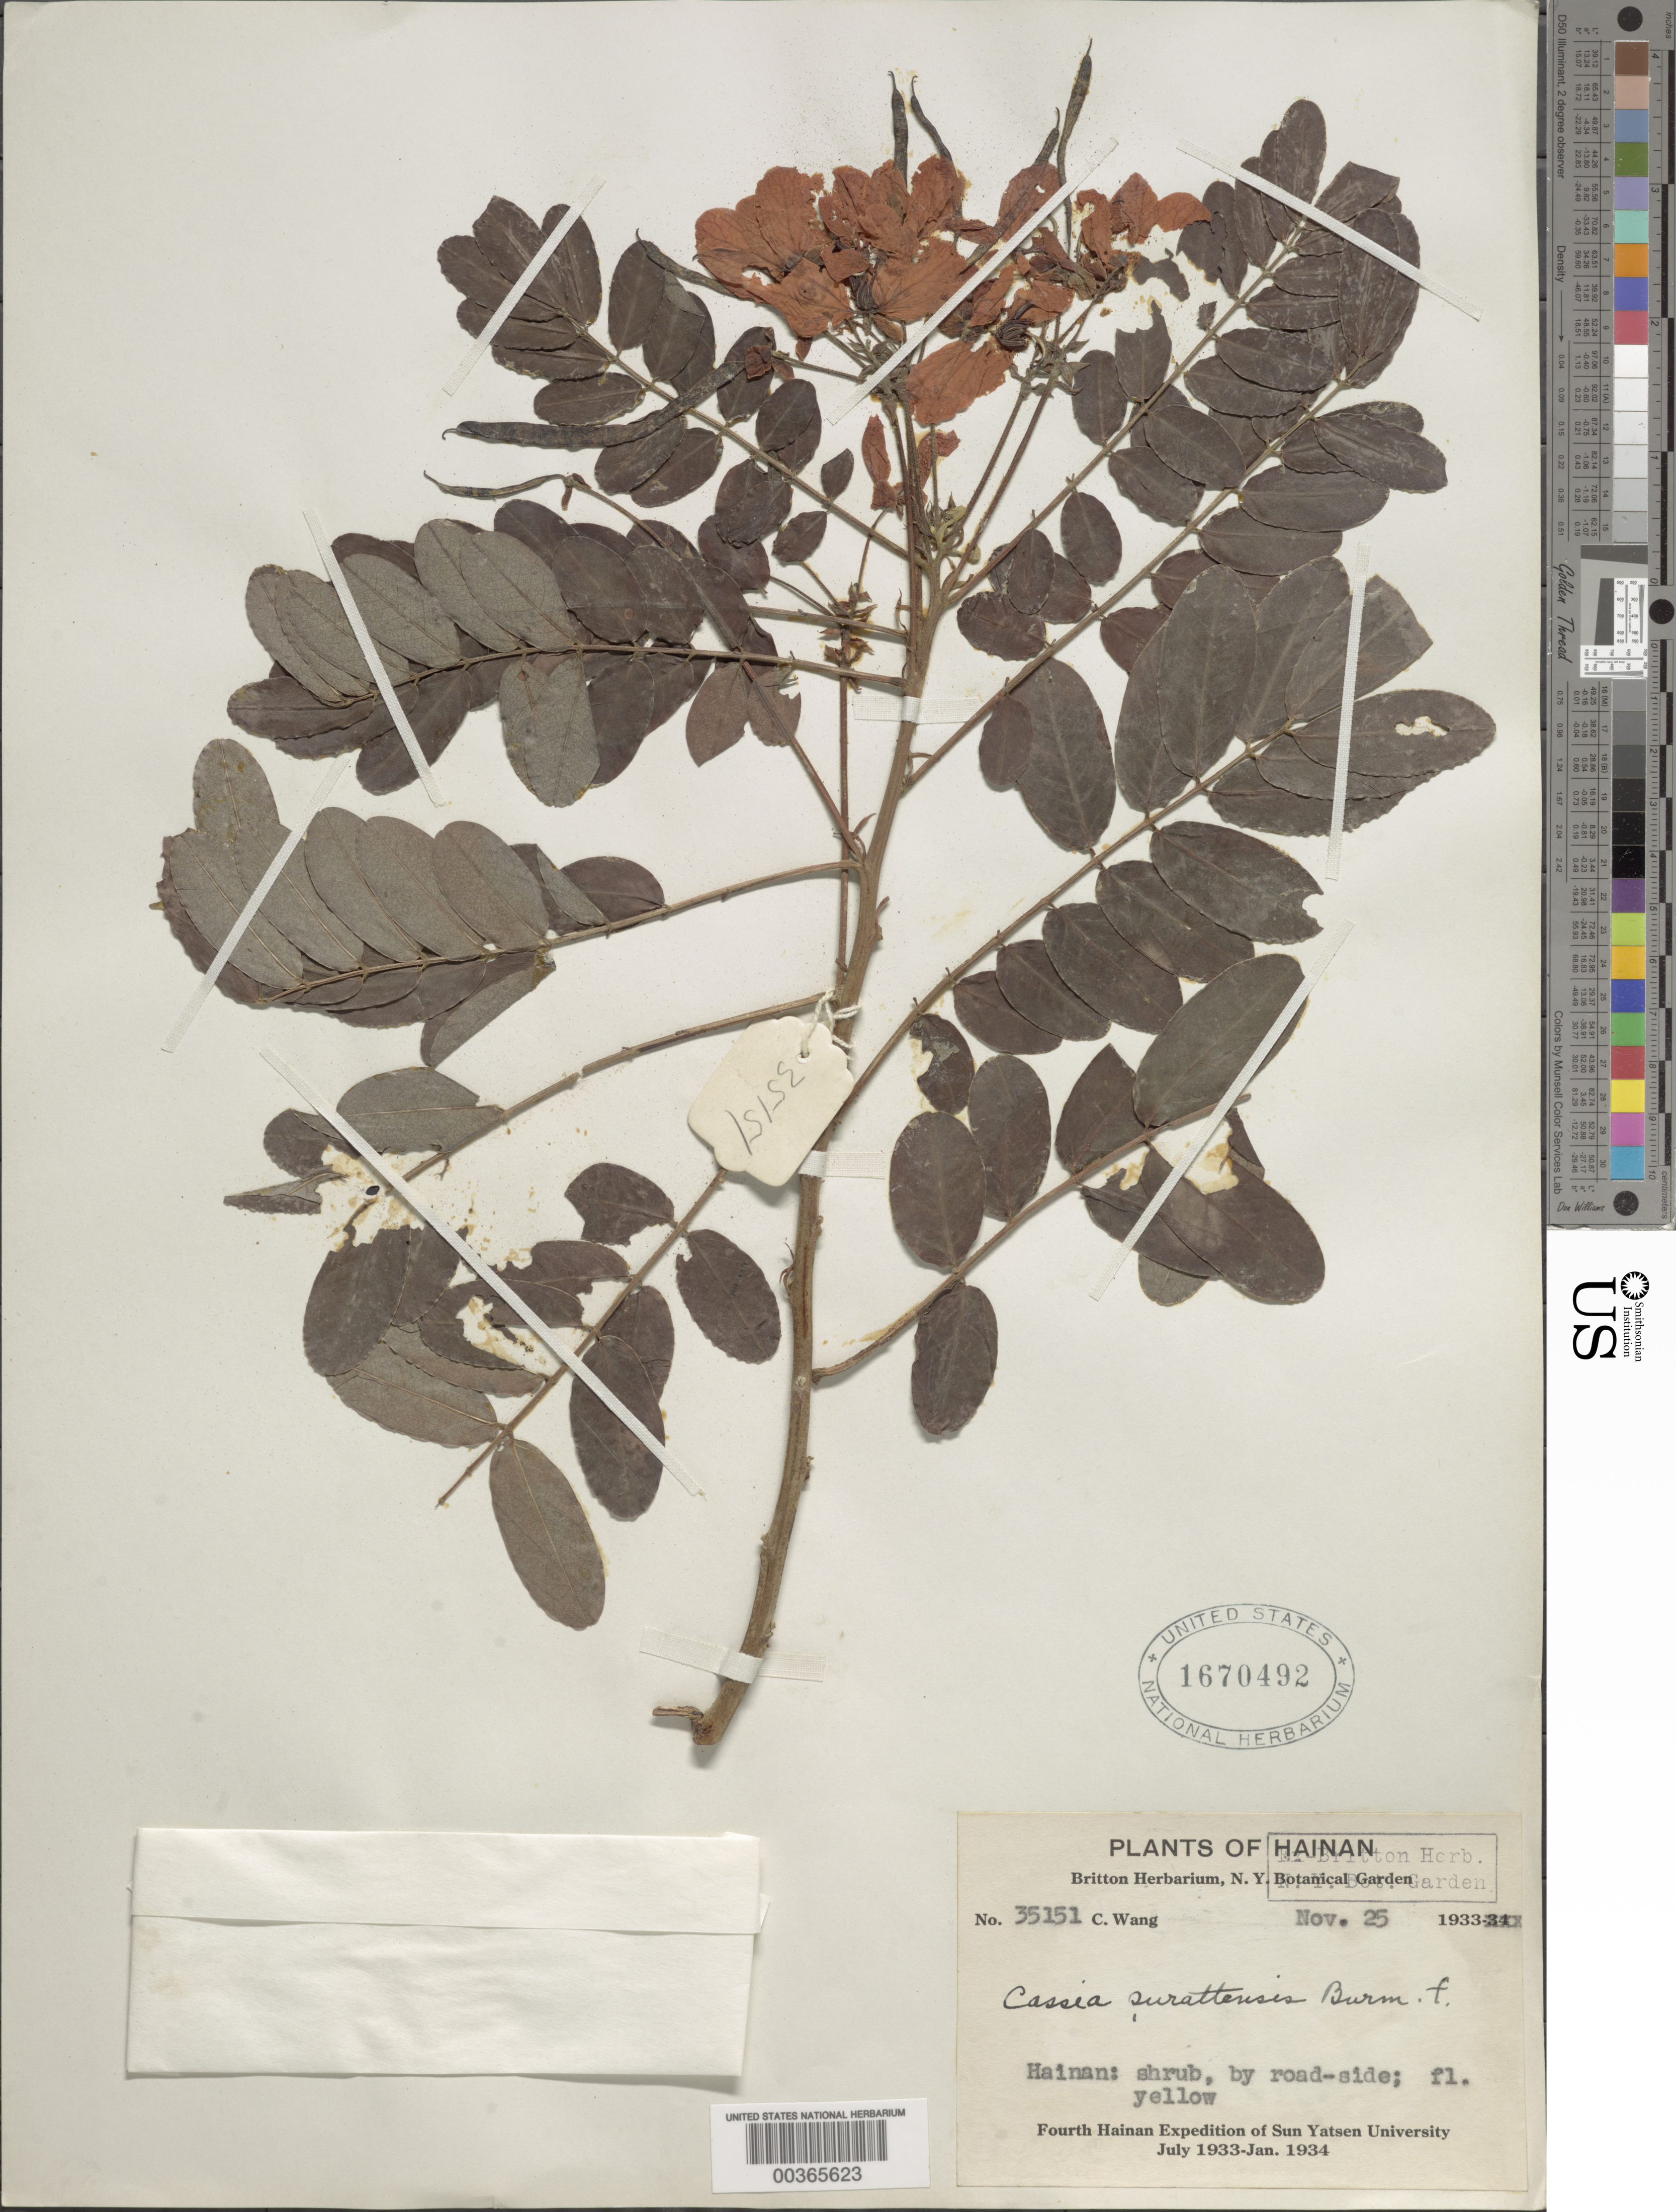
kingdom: Plantae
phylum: Tracheophyta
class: Magnoliopsida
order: Fabales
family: Fabaceae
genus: Senna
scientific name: Senna surattensis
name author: (Burm. f.) H.S. Irwin & Barneby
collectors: C. Wang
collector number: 35151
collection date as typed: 25 Nov 1933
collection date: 1933-11-25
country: China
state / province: Hainan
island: Hainan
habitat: By roadside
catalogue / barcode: US 1670492